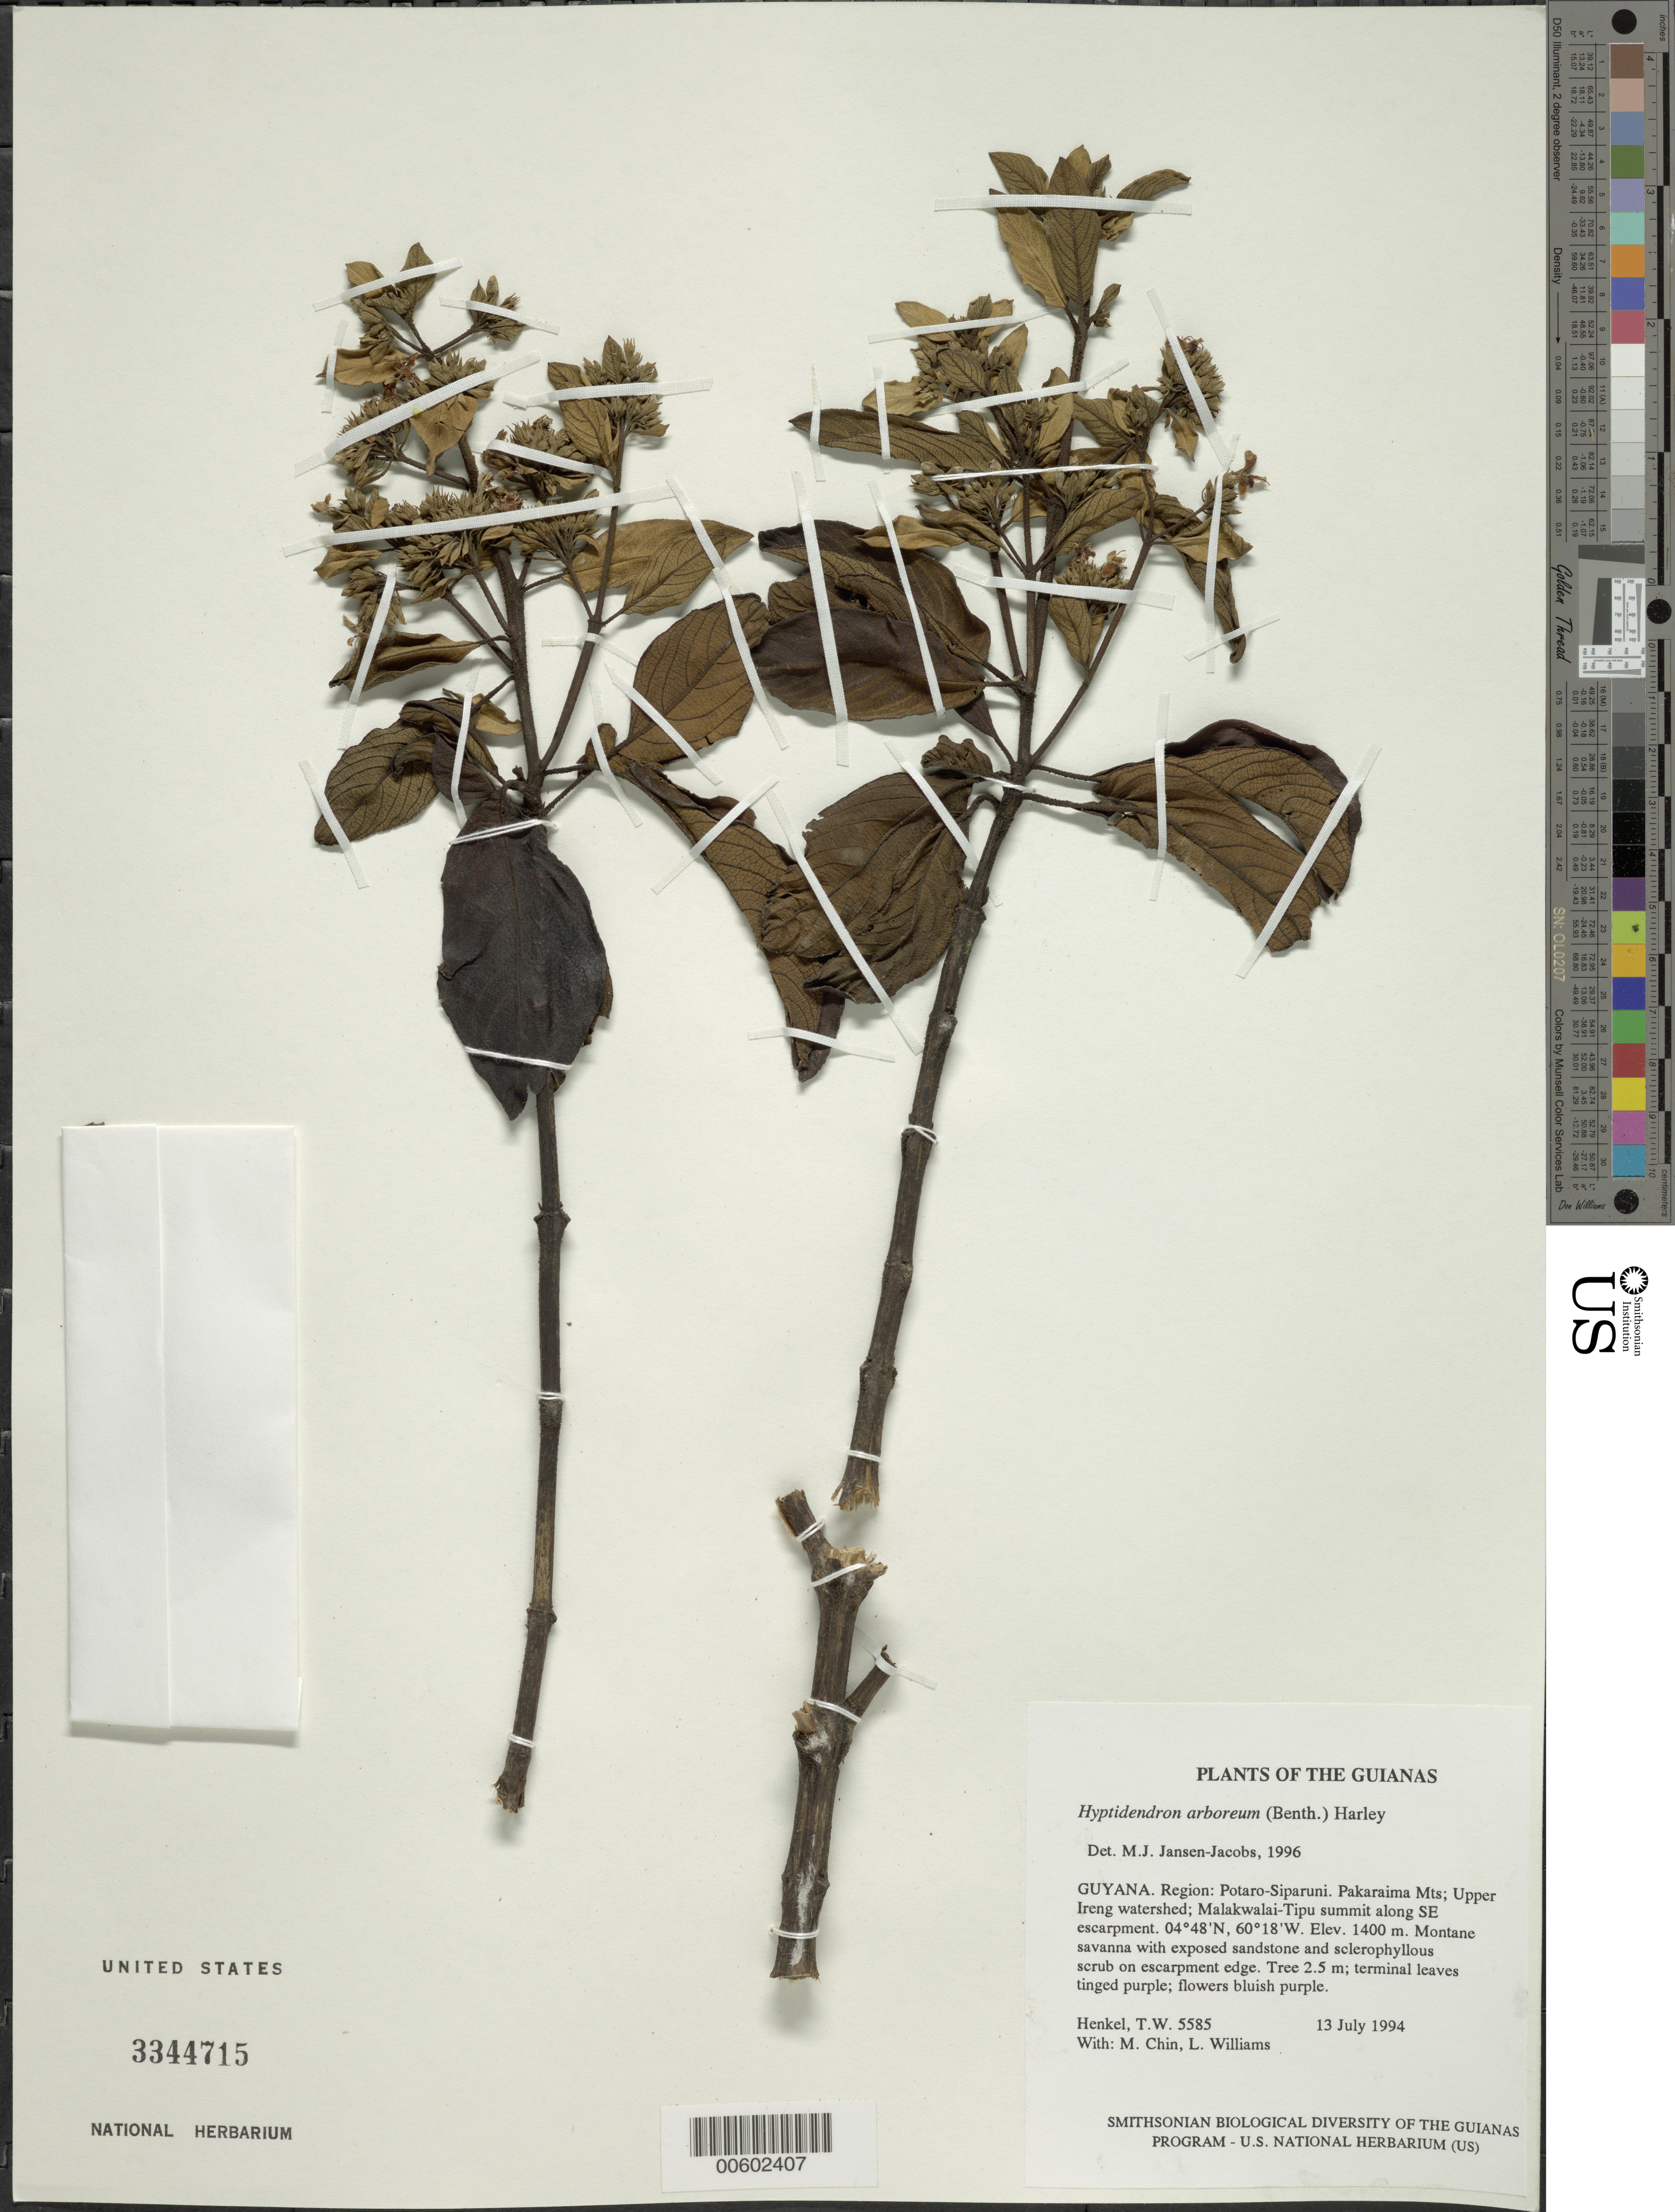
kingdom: Plantae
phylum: Tracheophyta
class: Magnoliopsida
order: Lamiales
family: Lamiaceae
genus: Hyptidendron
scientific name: Hyptidendron arboreum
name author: (Benth.) Harley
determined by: Jansen-Jacobs, M. J., (U), Nationaal Herbarium Nederland, Utrecht University branch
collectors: T. Henkel, M. Chin & L. Williams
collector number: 5585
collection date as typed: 13 July 1994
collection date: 1994-07-13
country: Guyana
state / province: Potaro-Siparuni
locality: Pakaraima Mts; Upper Ireng watershed; Malakwalai-Tipu summit along SE escarpment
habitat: Montane savanna with exposed sandstone and sclerophyllous scrub on escarpment edge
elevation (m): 1400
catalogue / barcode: US 3344715